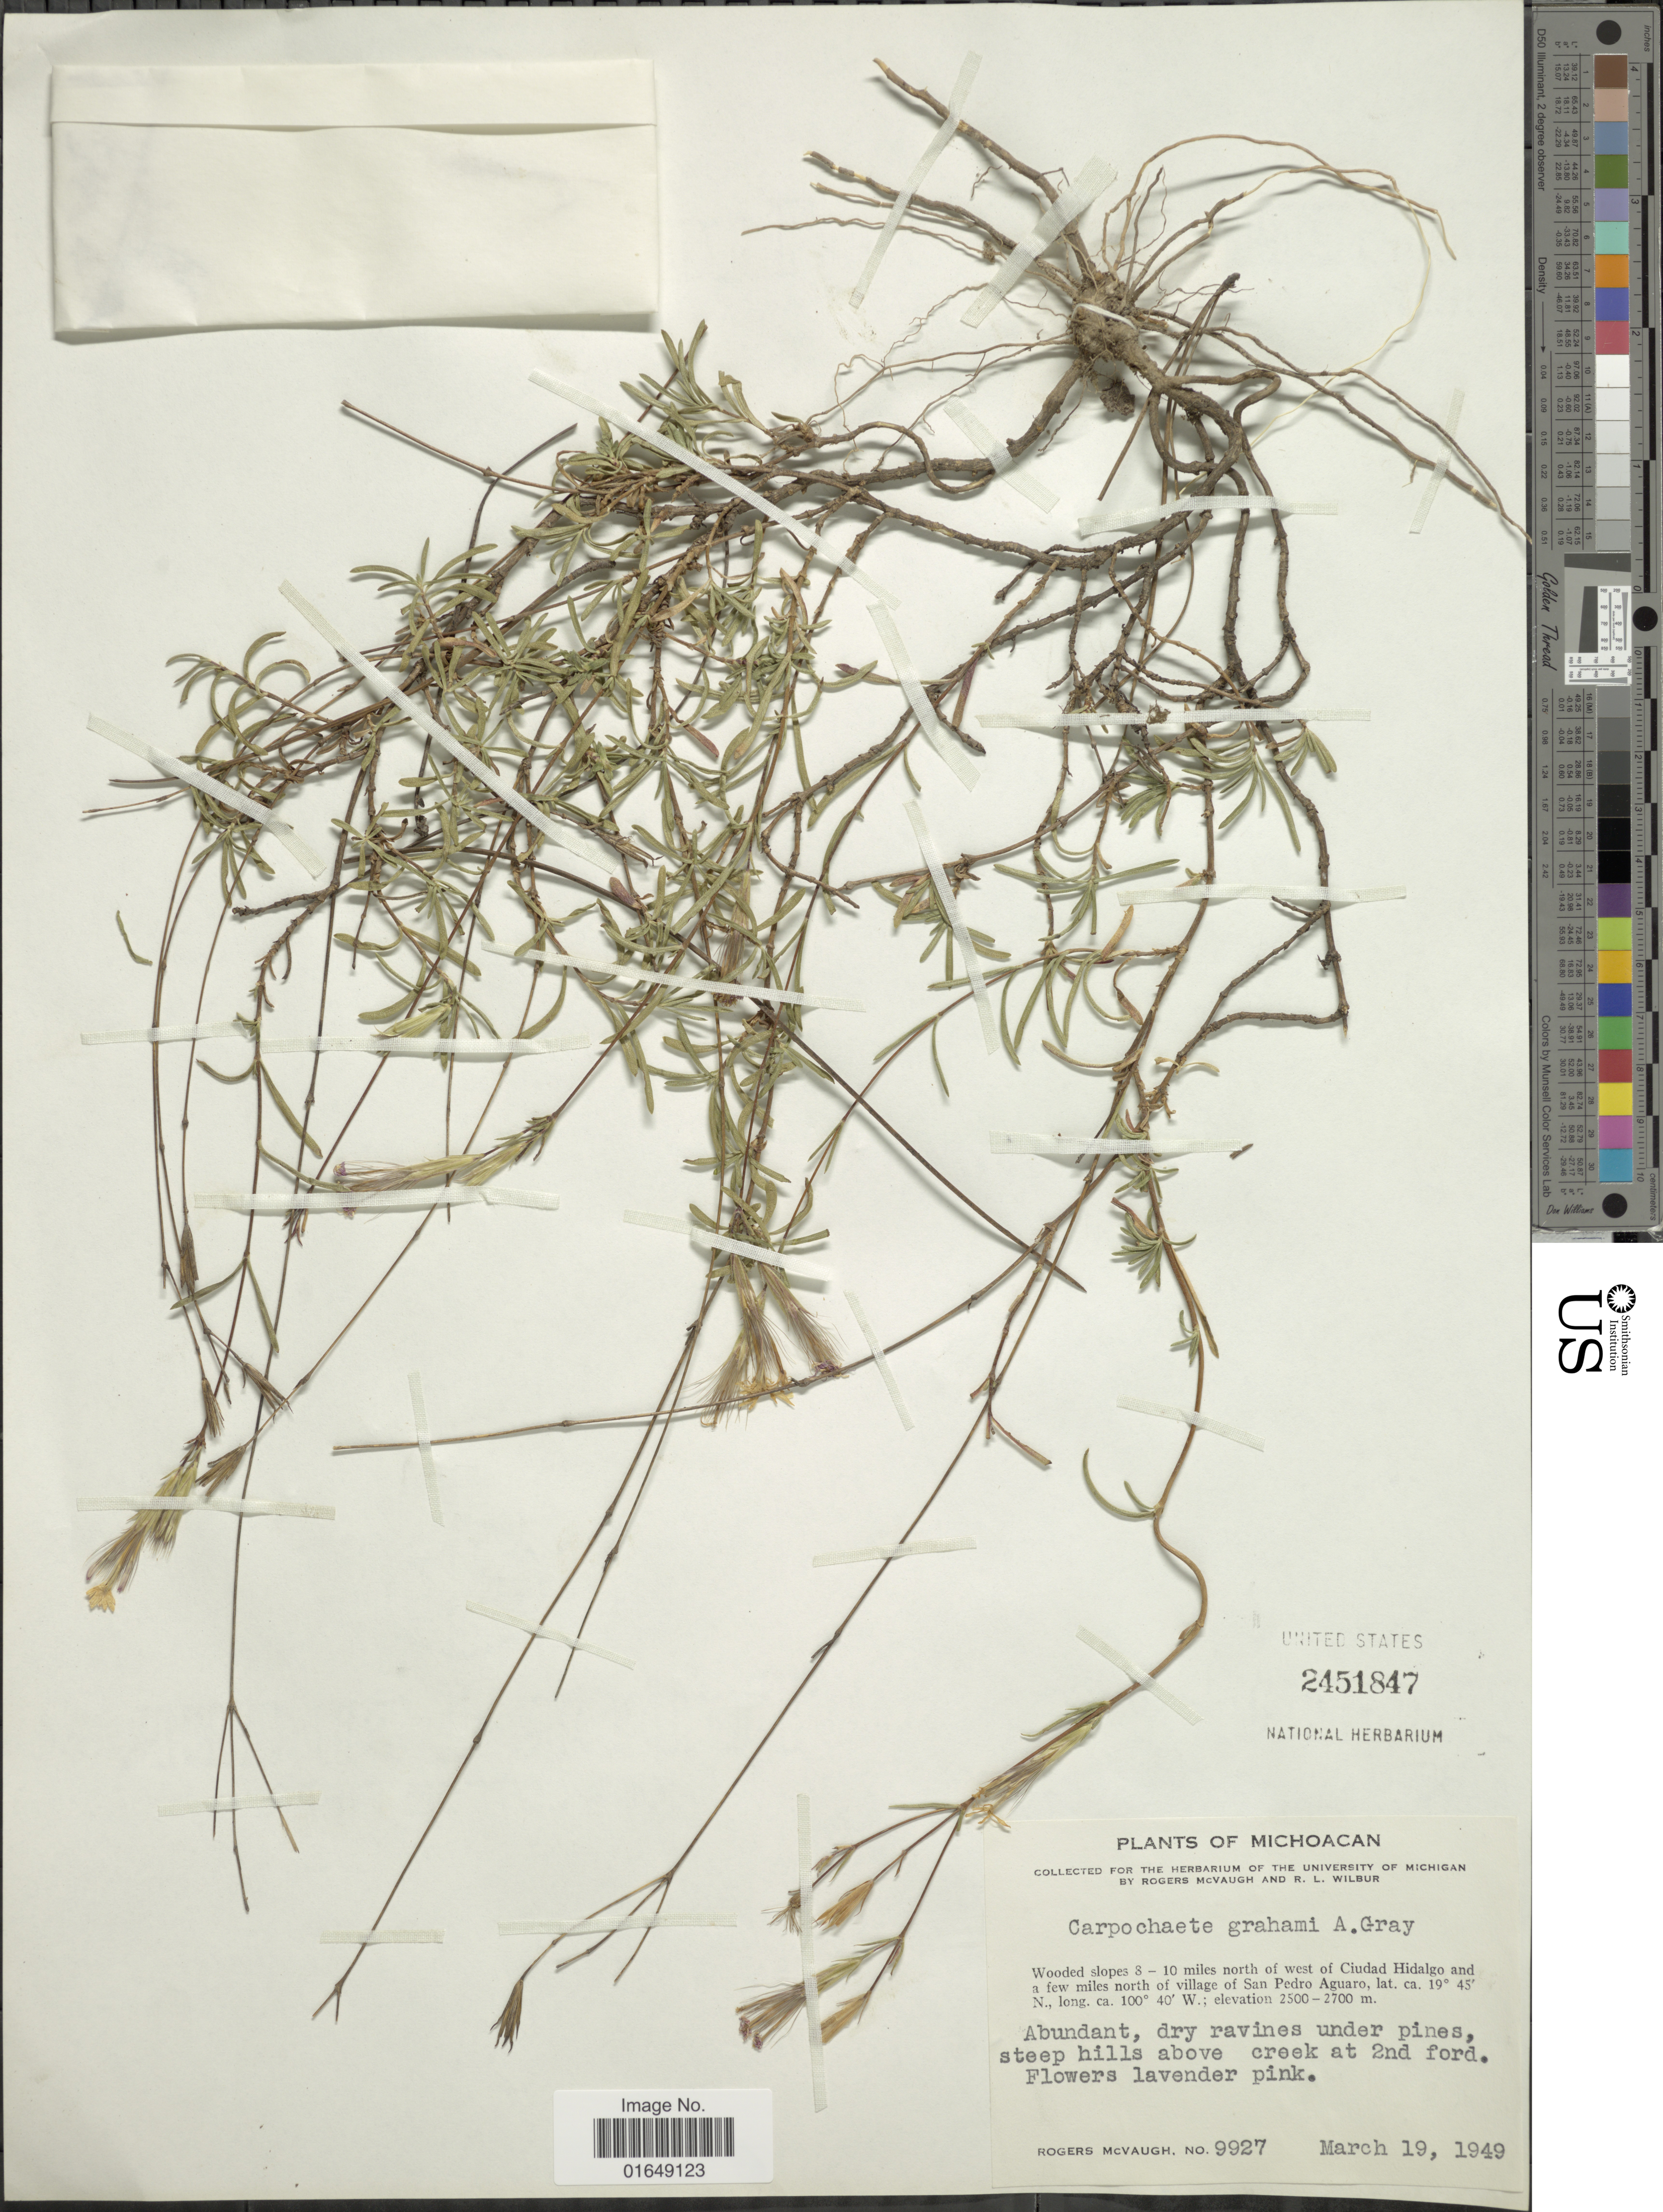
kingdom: Plantae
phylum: Tracheophyta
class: Magnoliopsida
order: Asterales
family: Asteraceae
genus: Carphochaete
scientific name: Carphochaete grahamii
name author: A. Gray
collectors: R. McVaugh & R. L. Wilbur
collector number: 9927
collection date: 1949-03-19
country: Mexico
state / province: Michoacán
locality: Wooded slopes 8-10 mile snorth of west of Ciudad Hidalgo and a few miles north of village of San Pedro Aguaro, ateep hills above creek at 2nd ford.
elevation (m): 2500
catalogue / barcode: US 2451847